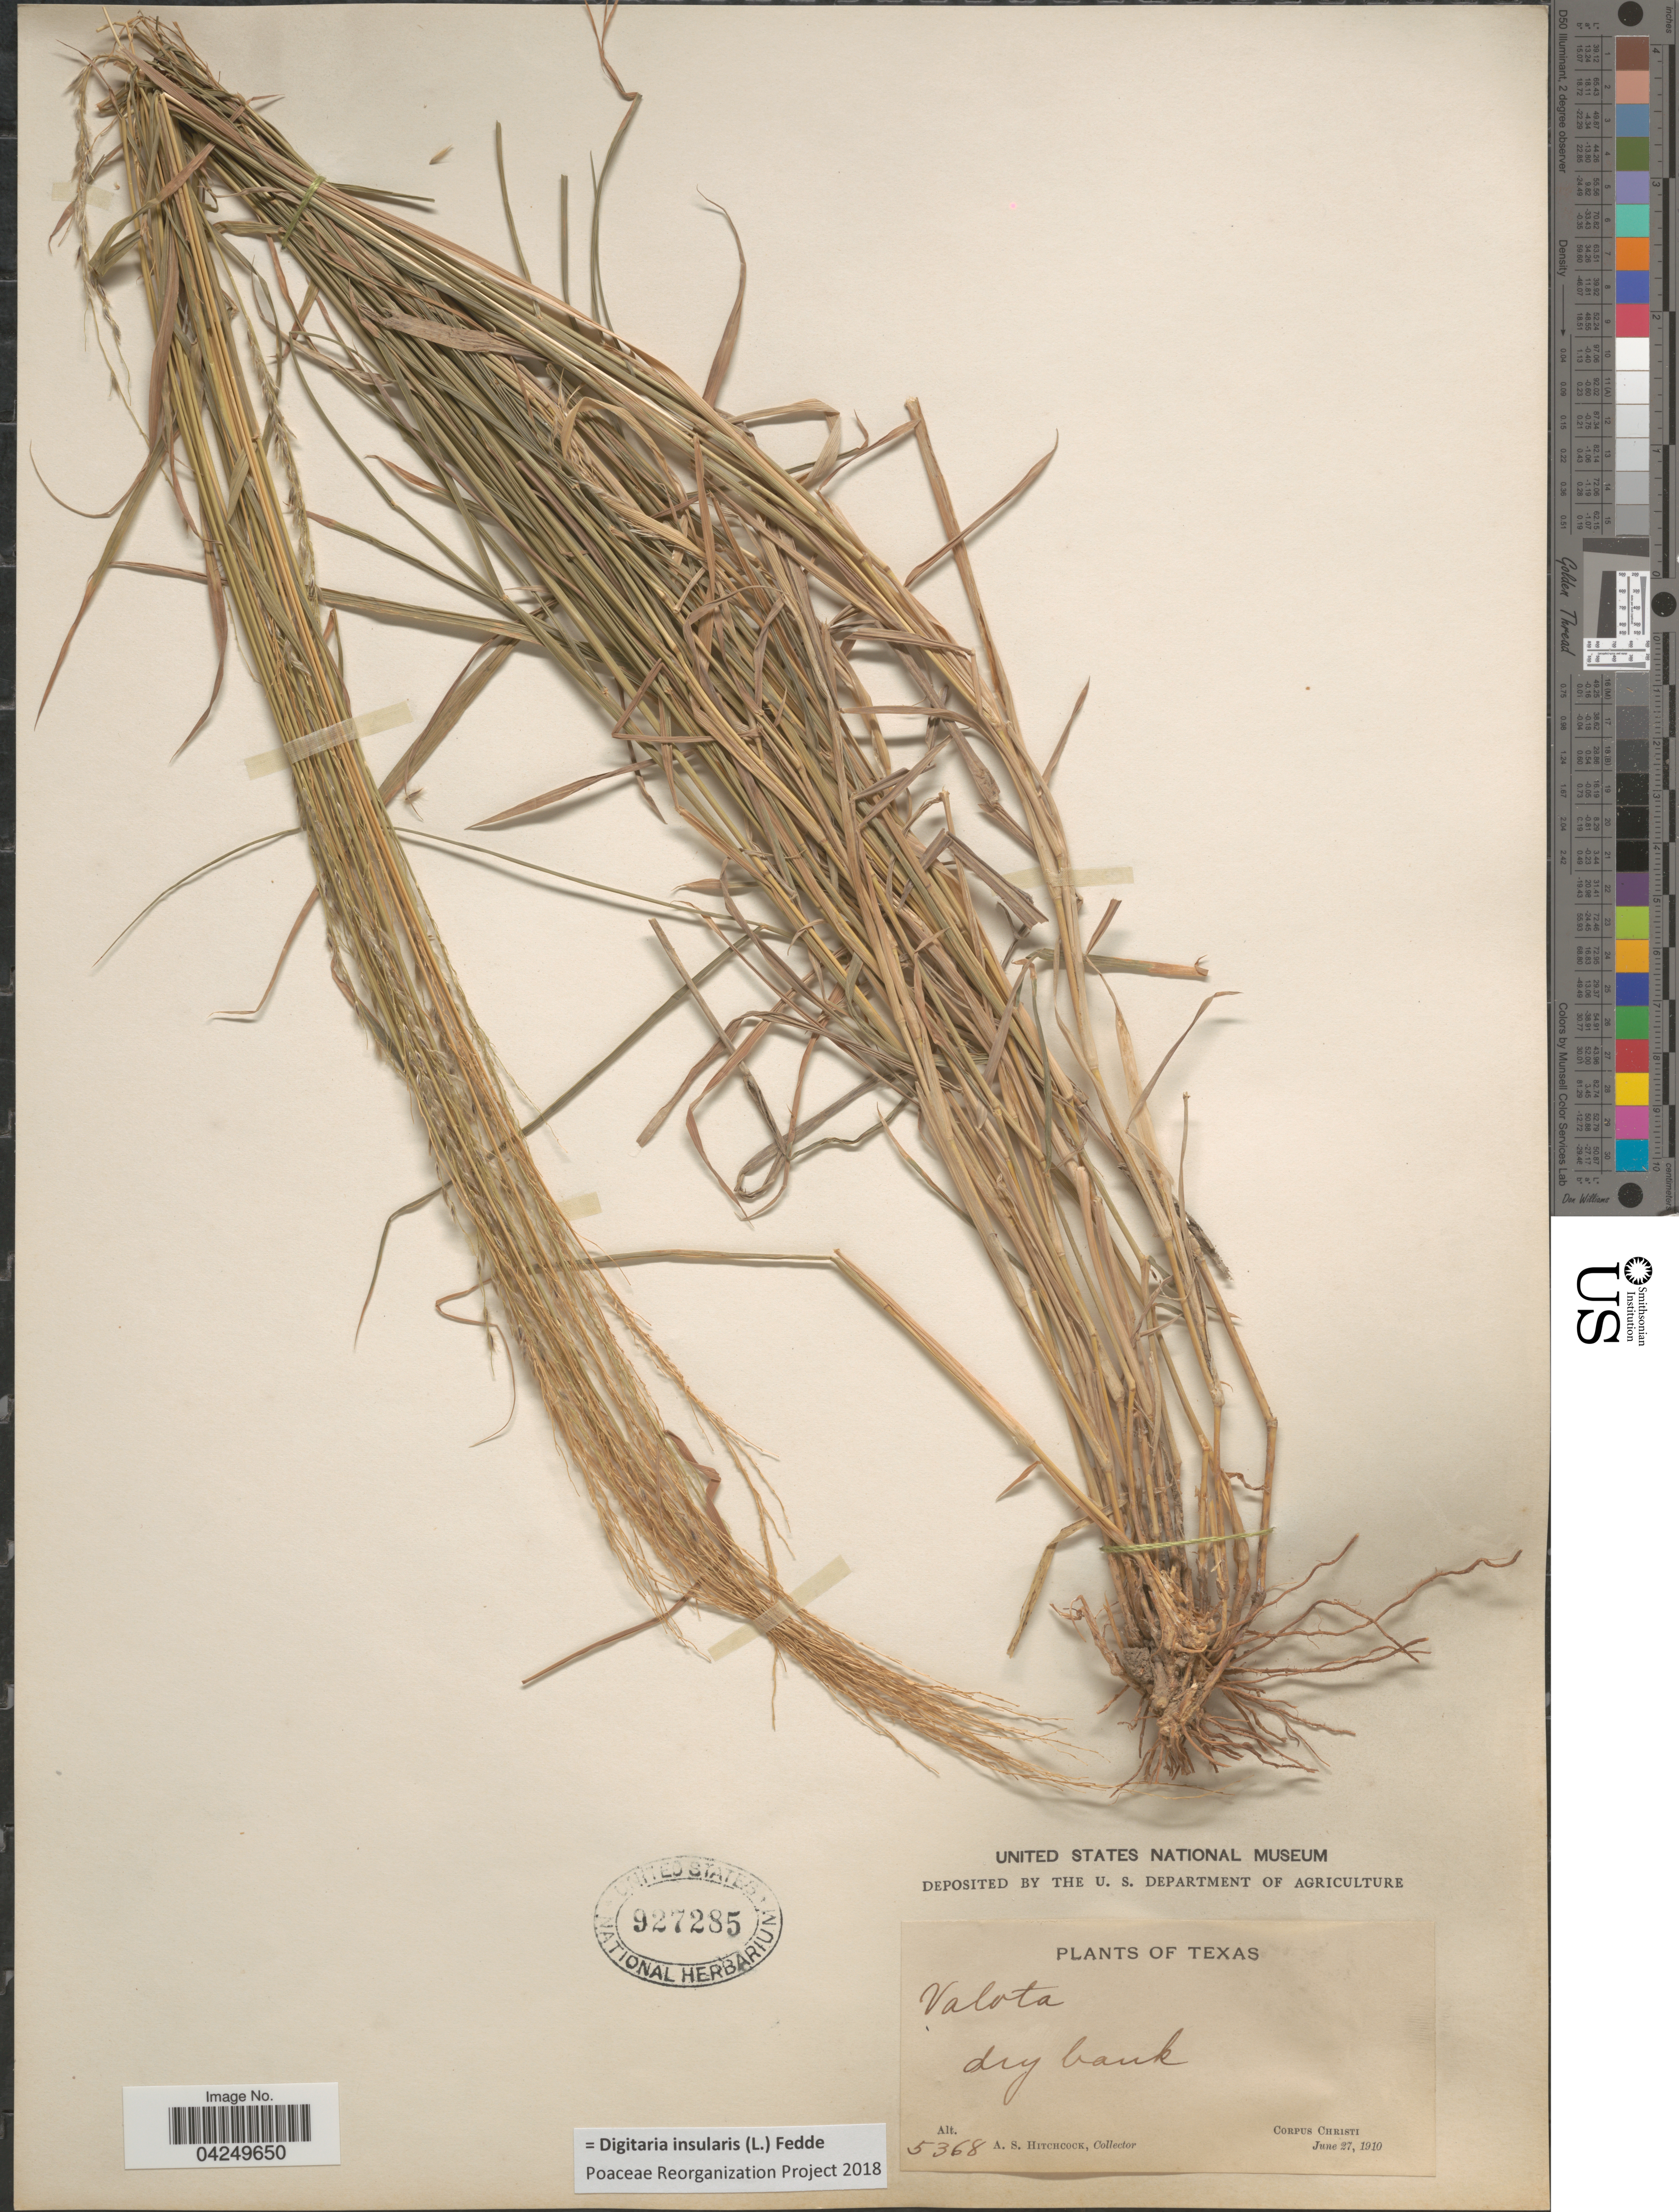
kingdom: Plantae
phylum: Tracheophyta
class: Liliopsida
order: Poales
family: Poaceae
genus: Digitaria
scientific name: Digitaria insularis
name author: (L.) Fedde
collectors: A. S. Hitchcock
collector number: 5368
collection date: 1910-06-27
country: United States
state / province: Texas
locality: Dry bank. Corpus Christi.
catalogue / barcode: US 927285